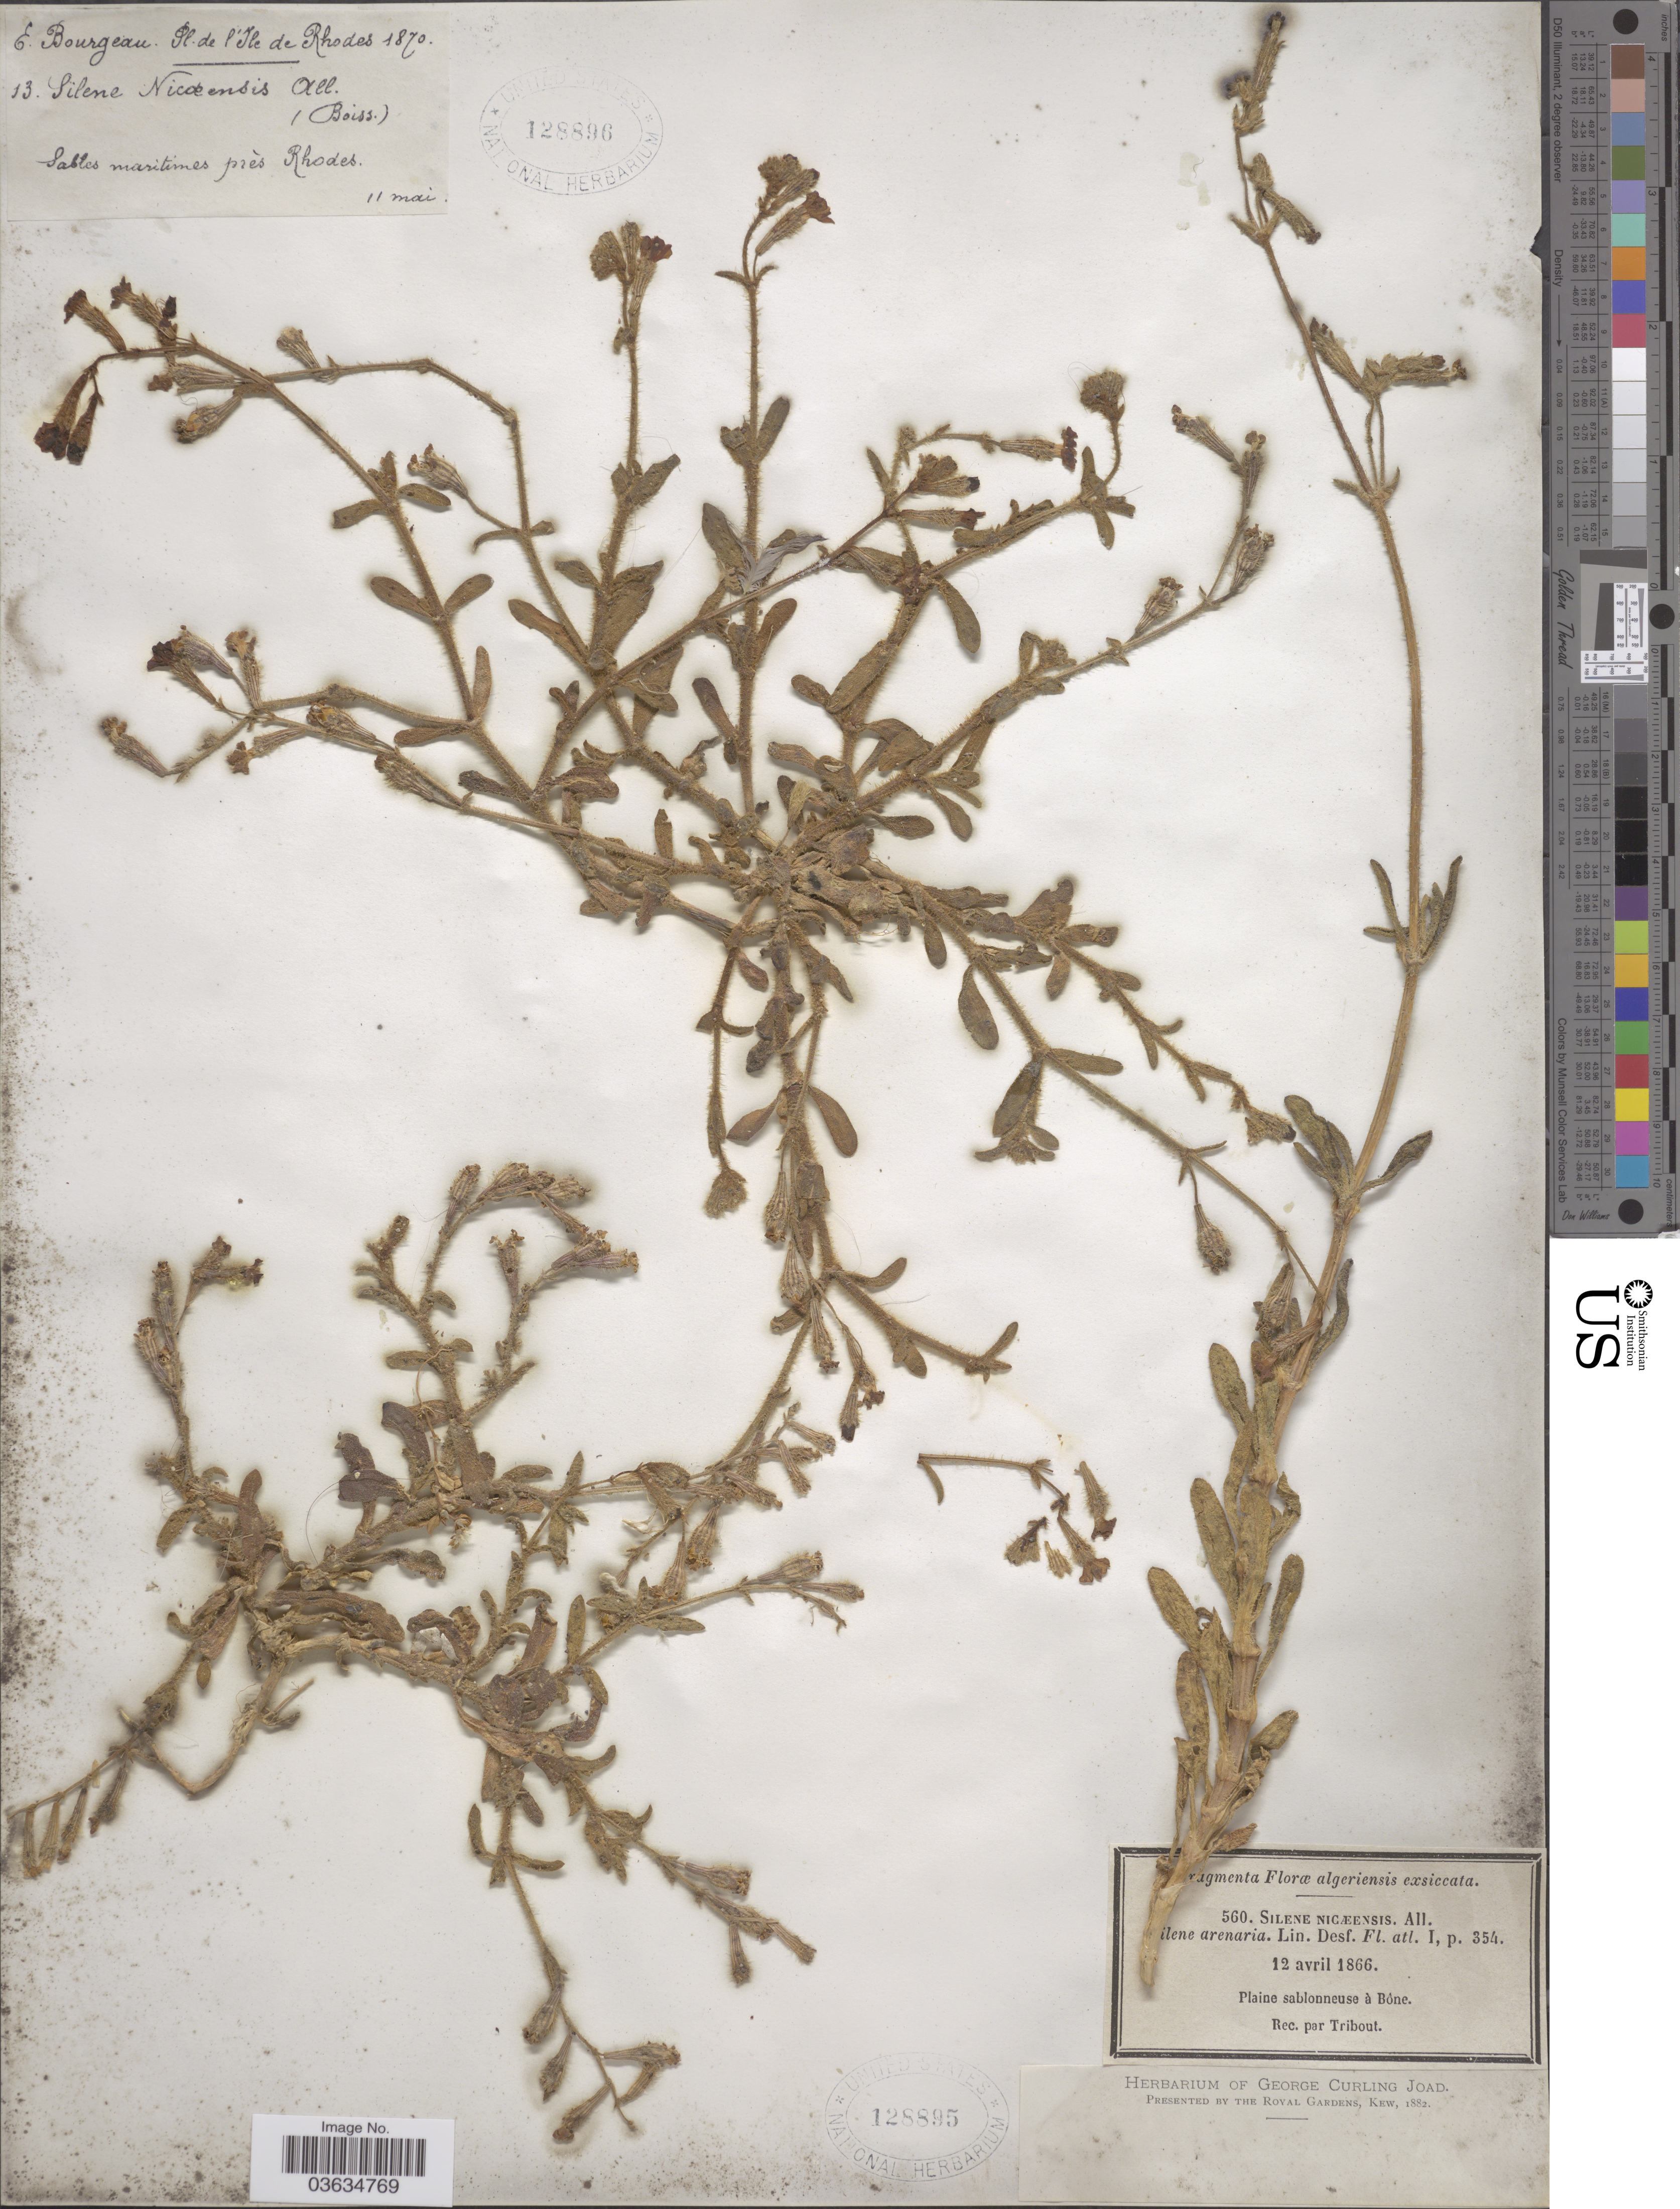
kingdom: Plantae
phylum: Tracheophyta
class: Magnoliopsida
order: Caryophyllales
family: Caryophyllaceae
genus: Silene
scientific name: Silene nicaeensis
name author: All.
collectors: E. Bourgeau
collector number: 13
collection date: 1870-05-11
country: Greece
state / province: South Aegean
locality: Sables maritimes près Rhodes. Ile de Rhodes.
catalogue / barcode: US 128896